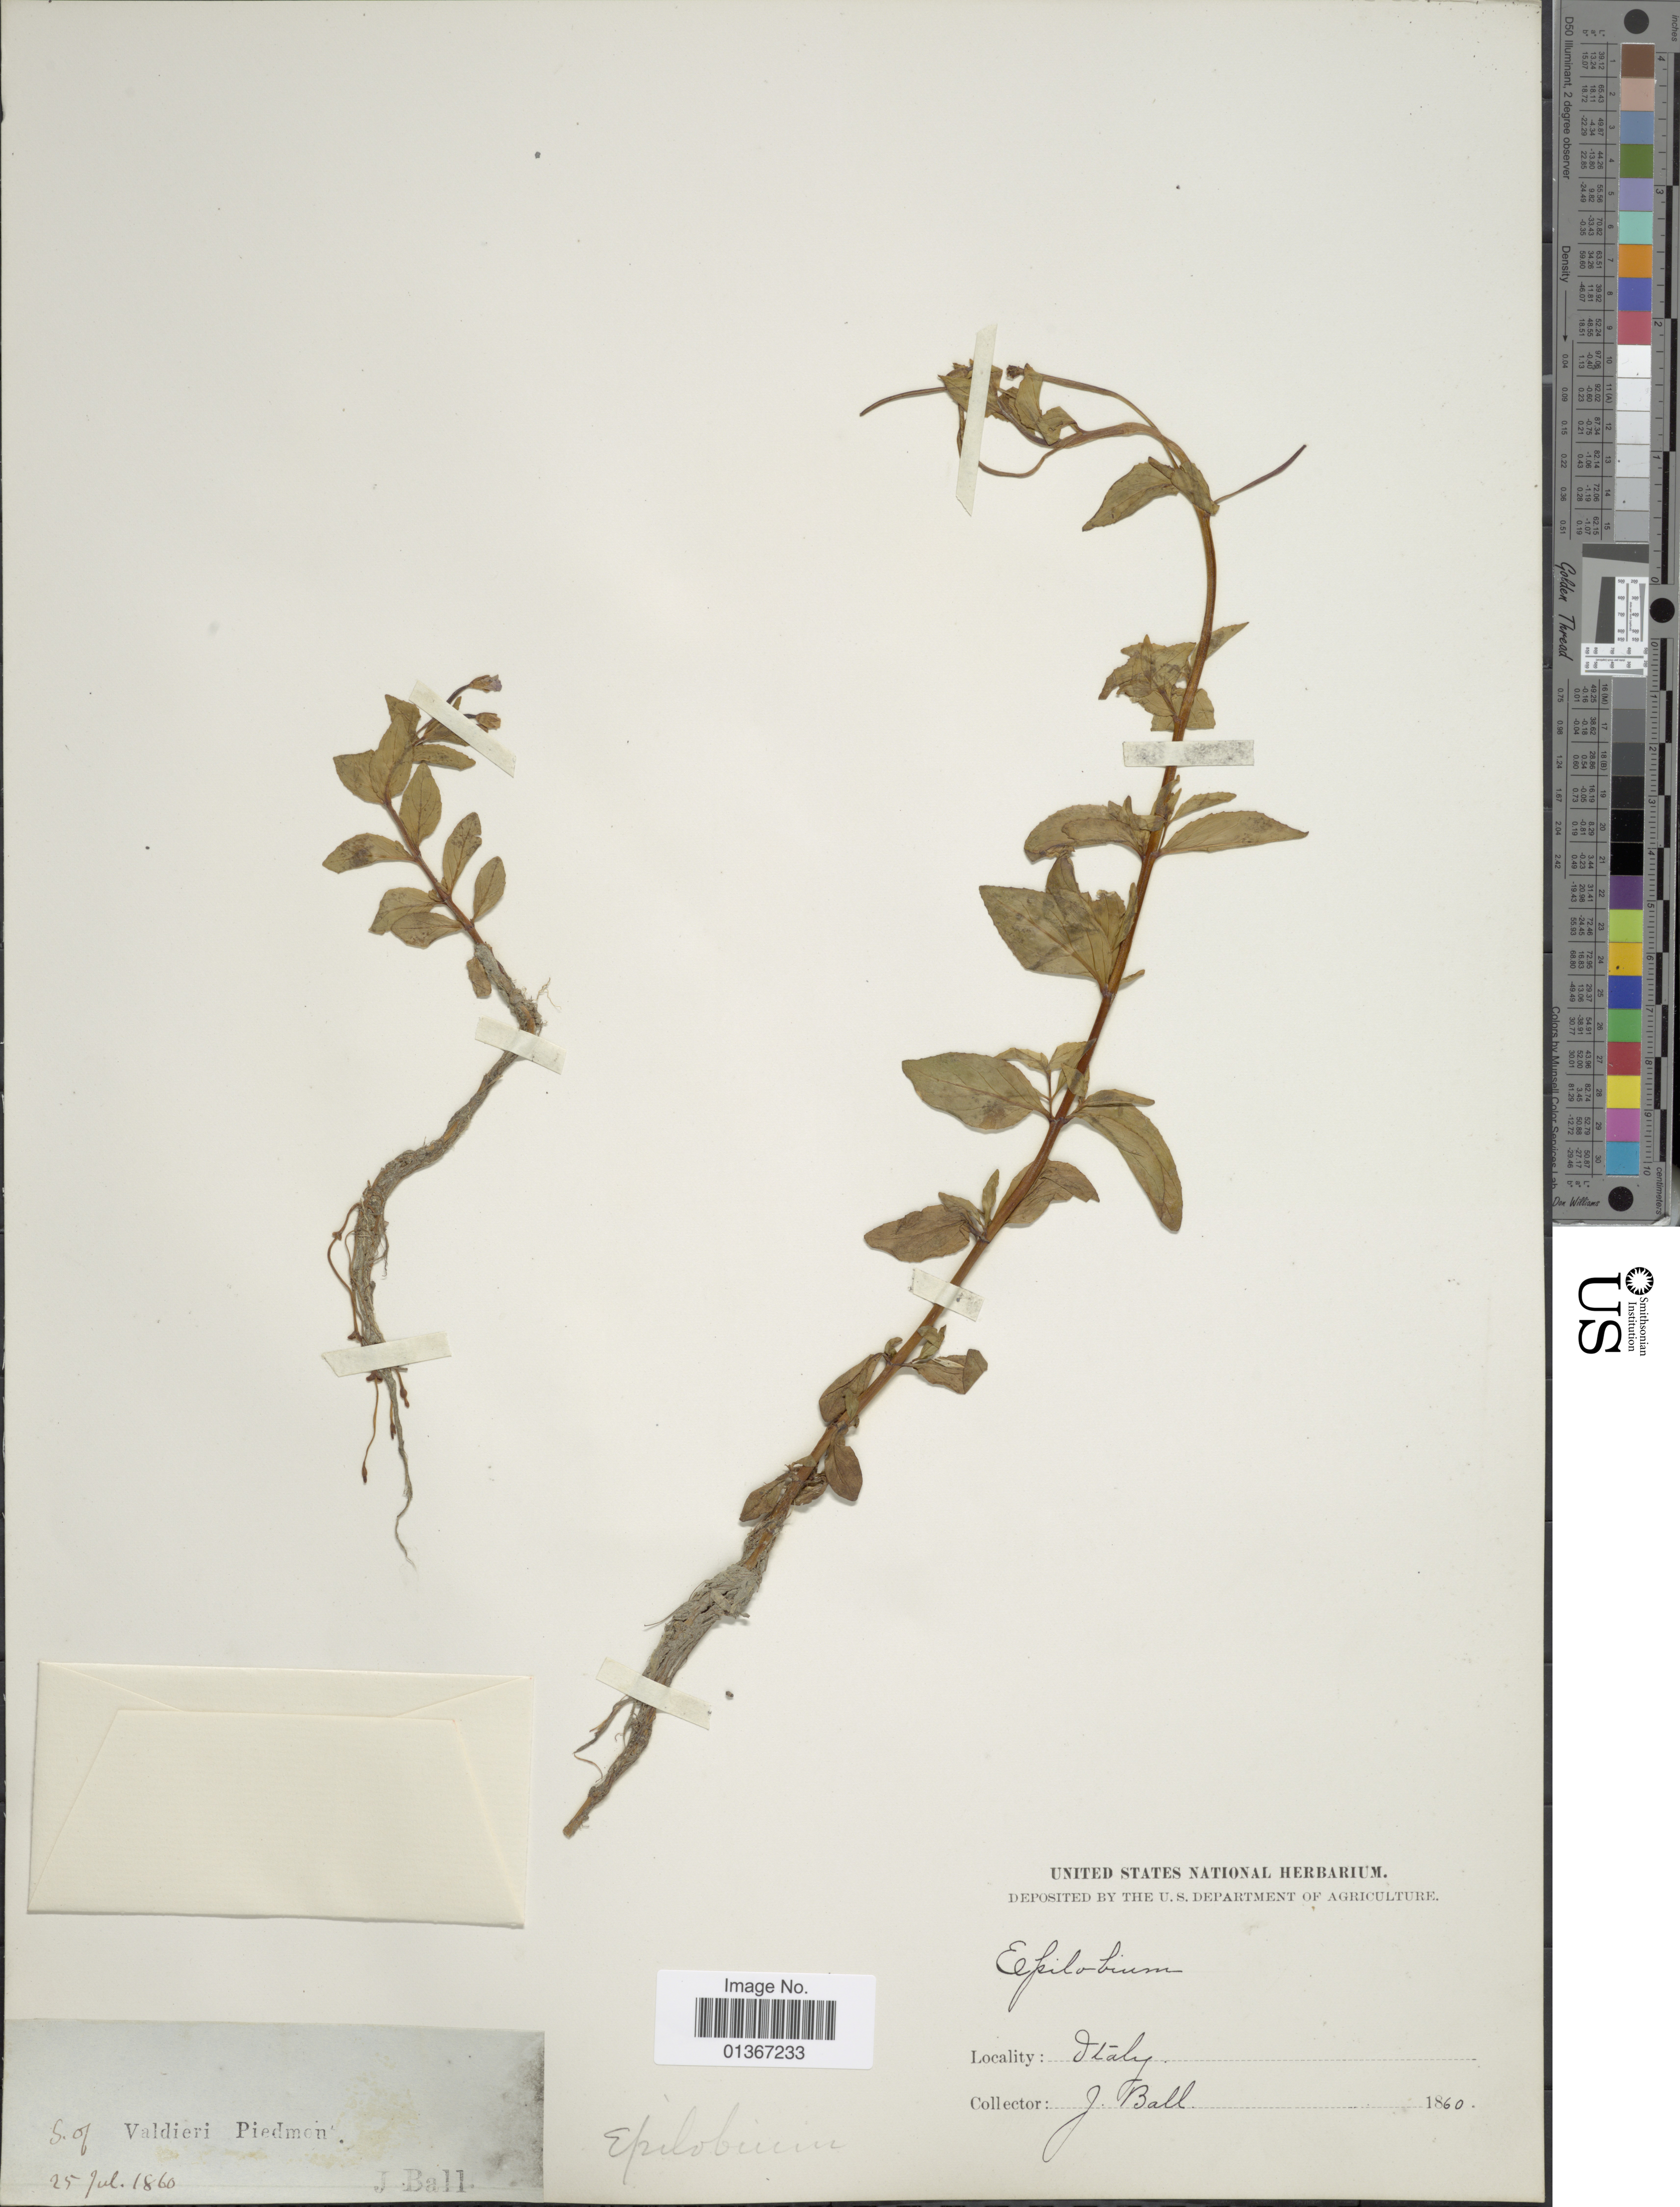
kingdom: Plantae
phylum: Tracheophyta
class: Magnoliopsida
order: Myrtales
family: Onagraceae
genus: Epilobium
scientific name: Epilobium sp.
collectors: J. Ball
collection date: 1860-07-25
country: Italy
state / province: Piedmont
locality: S. of Valdieri